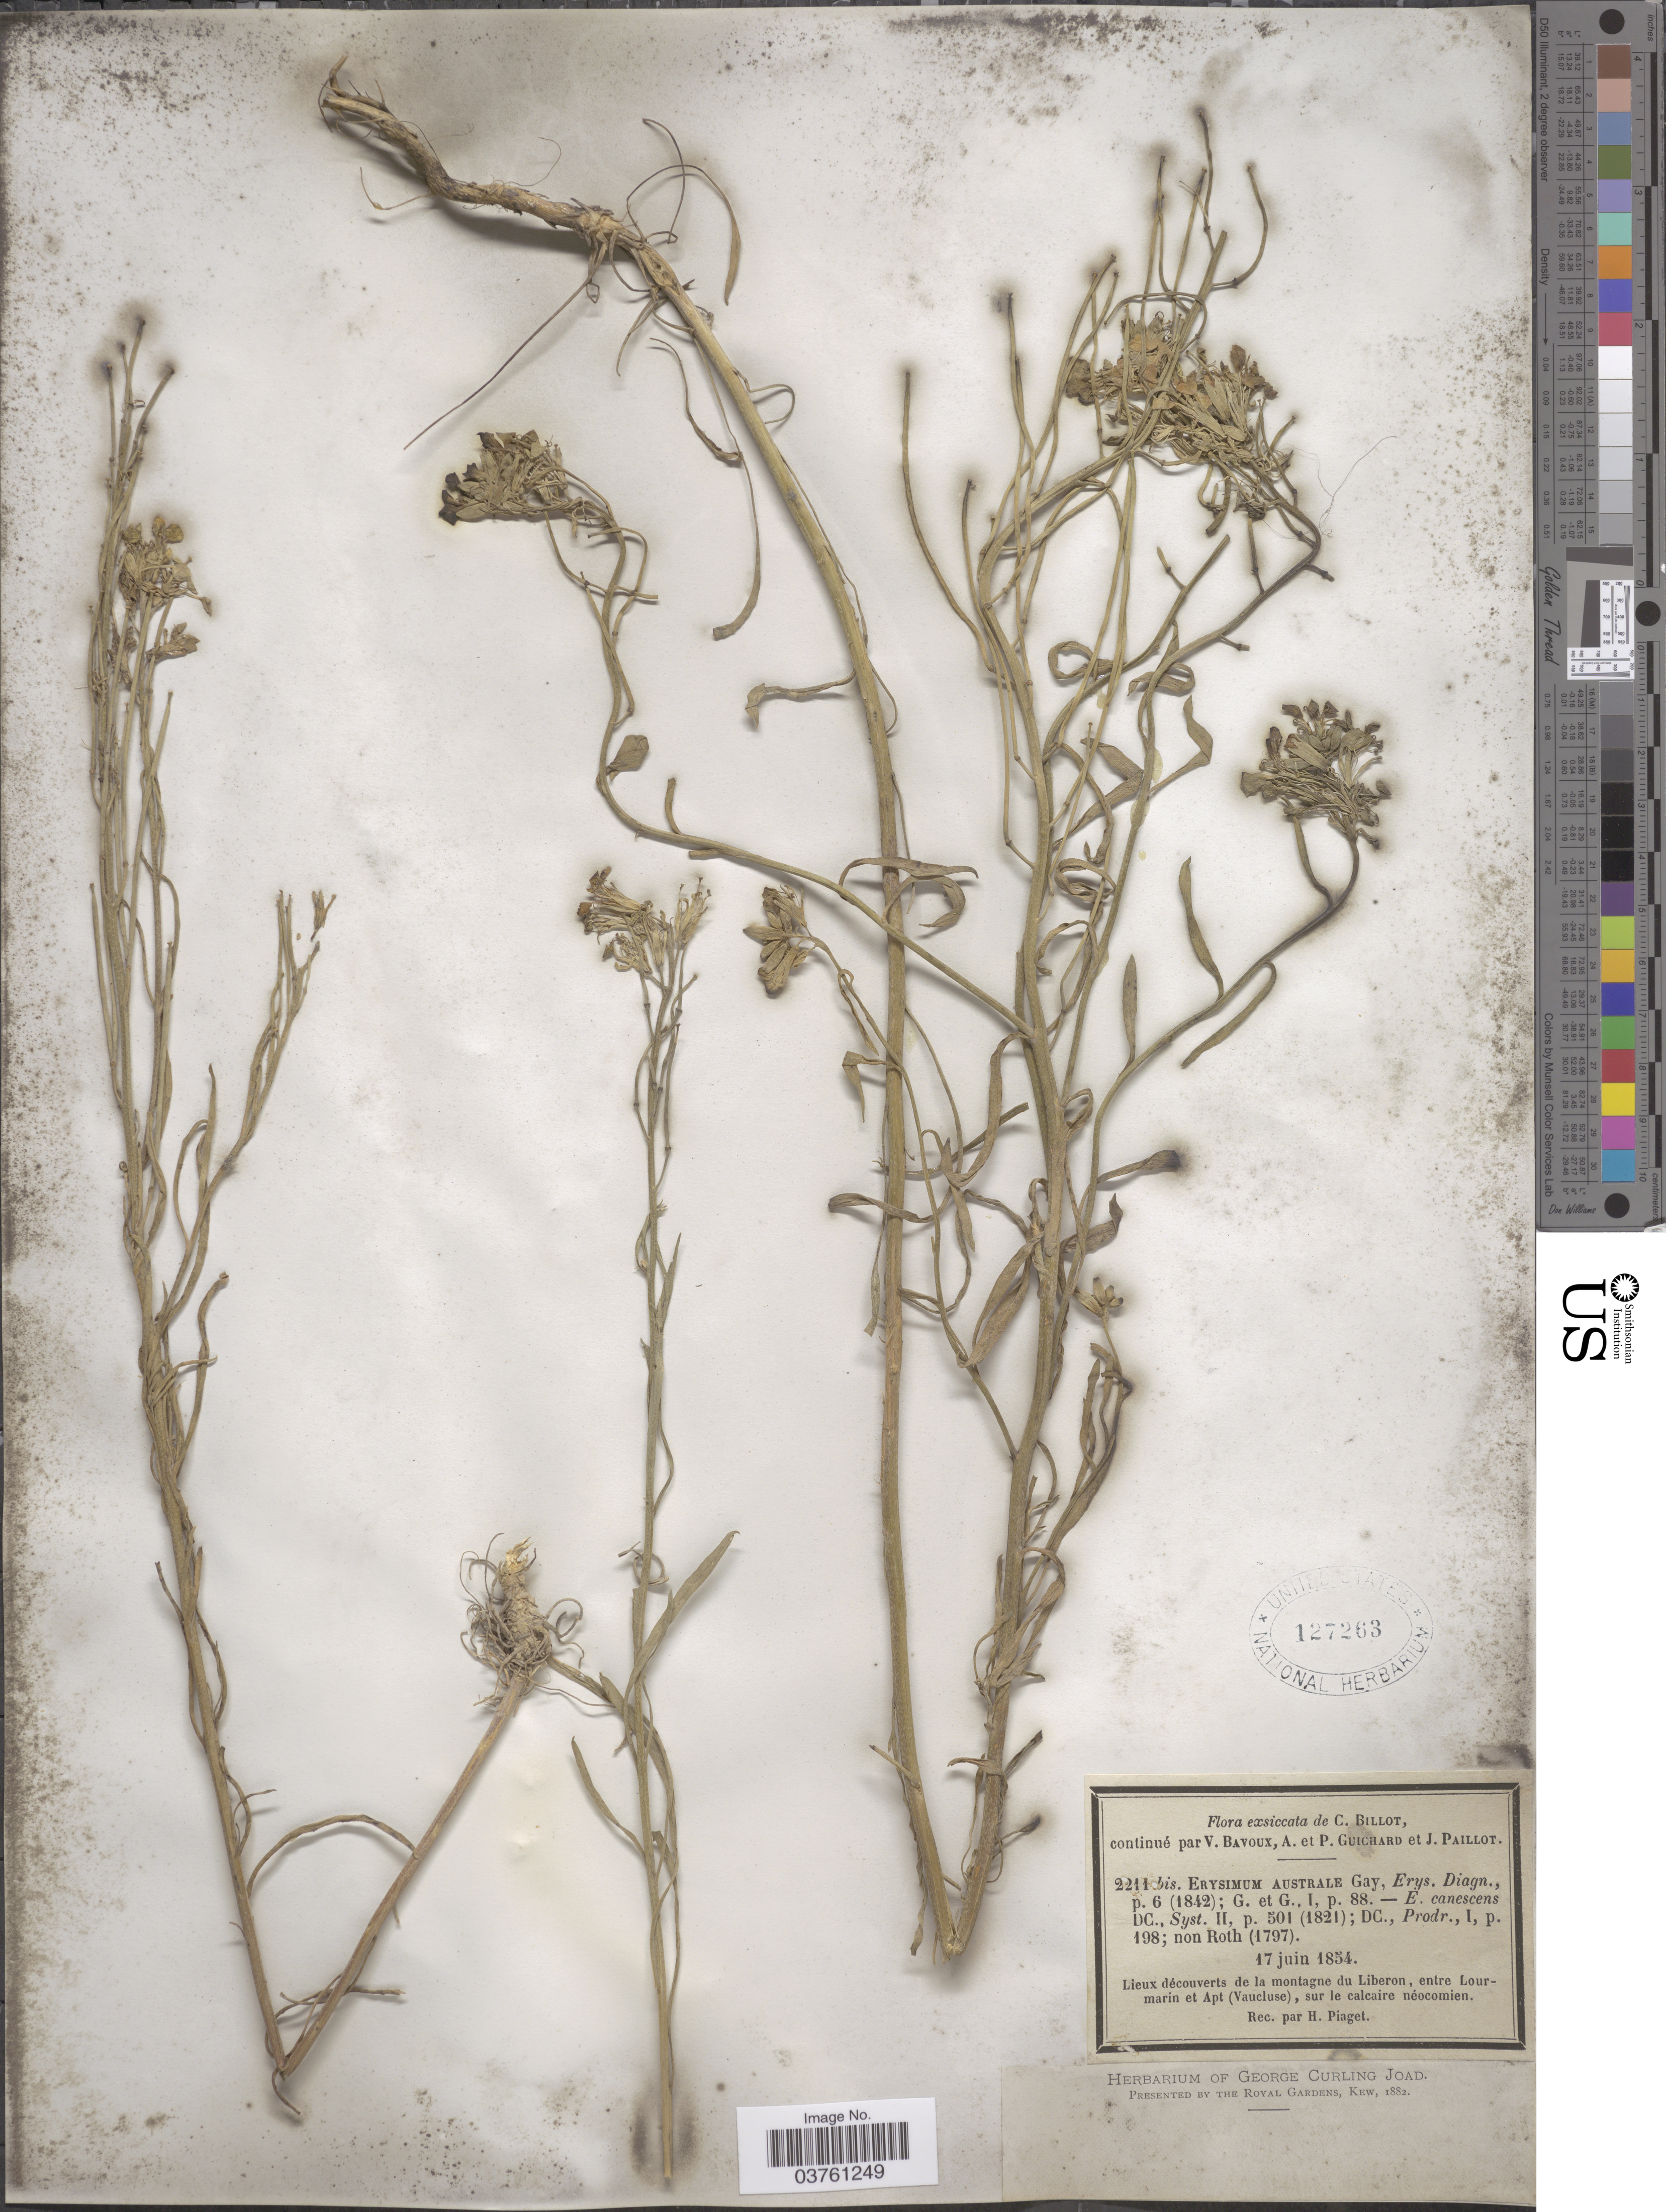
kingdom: Plantae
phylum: Tracheophyta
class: Magnoliopsida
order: Brassicales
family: Brassicaceae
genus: Erysimum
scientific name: Erysimum australe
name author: Heldr. ex Boiss.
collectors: H. Piaget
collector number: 2211 bis.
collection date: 1854-06-17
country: France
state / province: Provence-Alpes-Côte d'Azur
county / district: Vaucluse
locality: Lieux découverts de la montagne du Liberon, entre Lourmarin et Apt (Vaucluse), sur le calcaire néocomien.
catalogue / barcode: US 127263